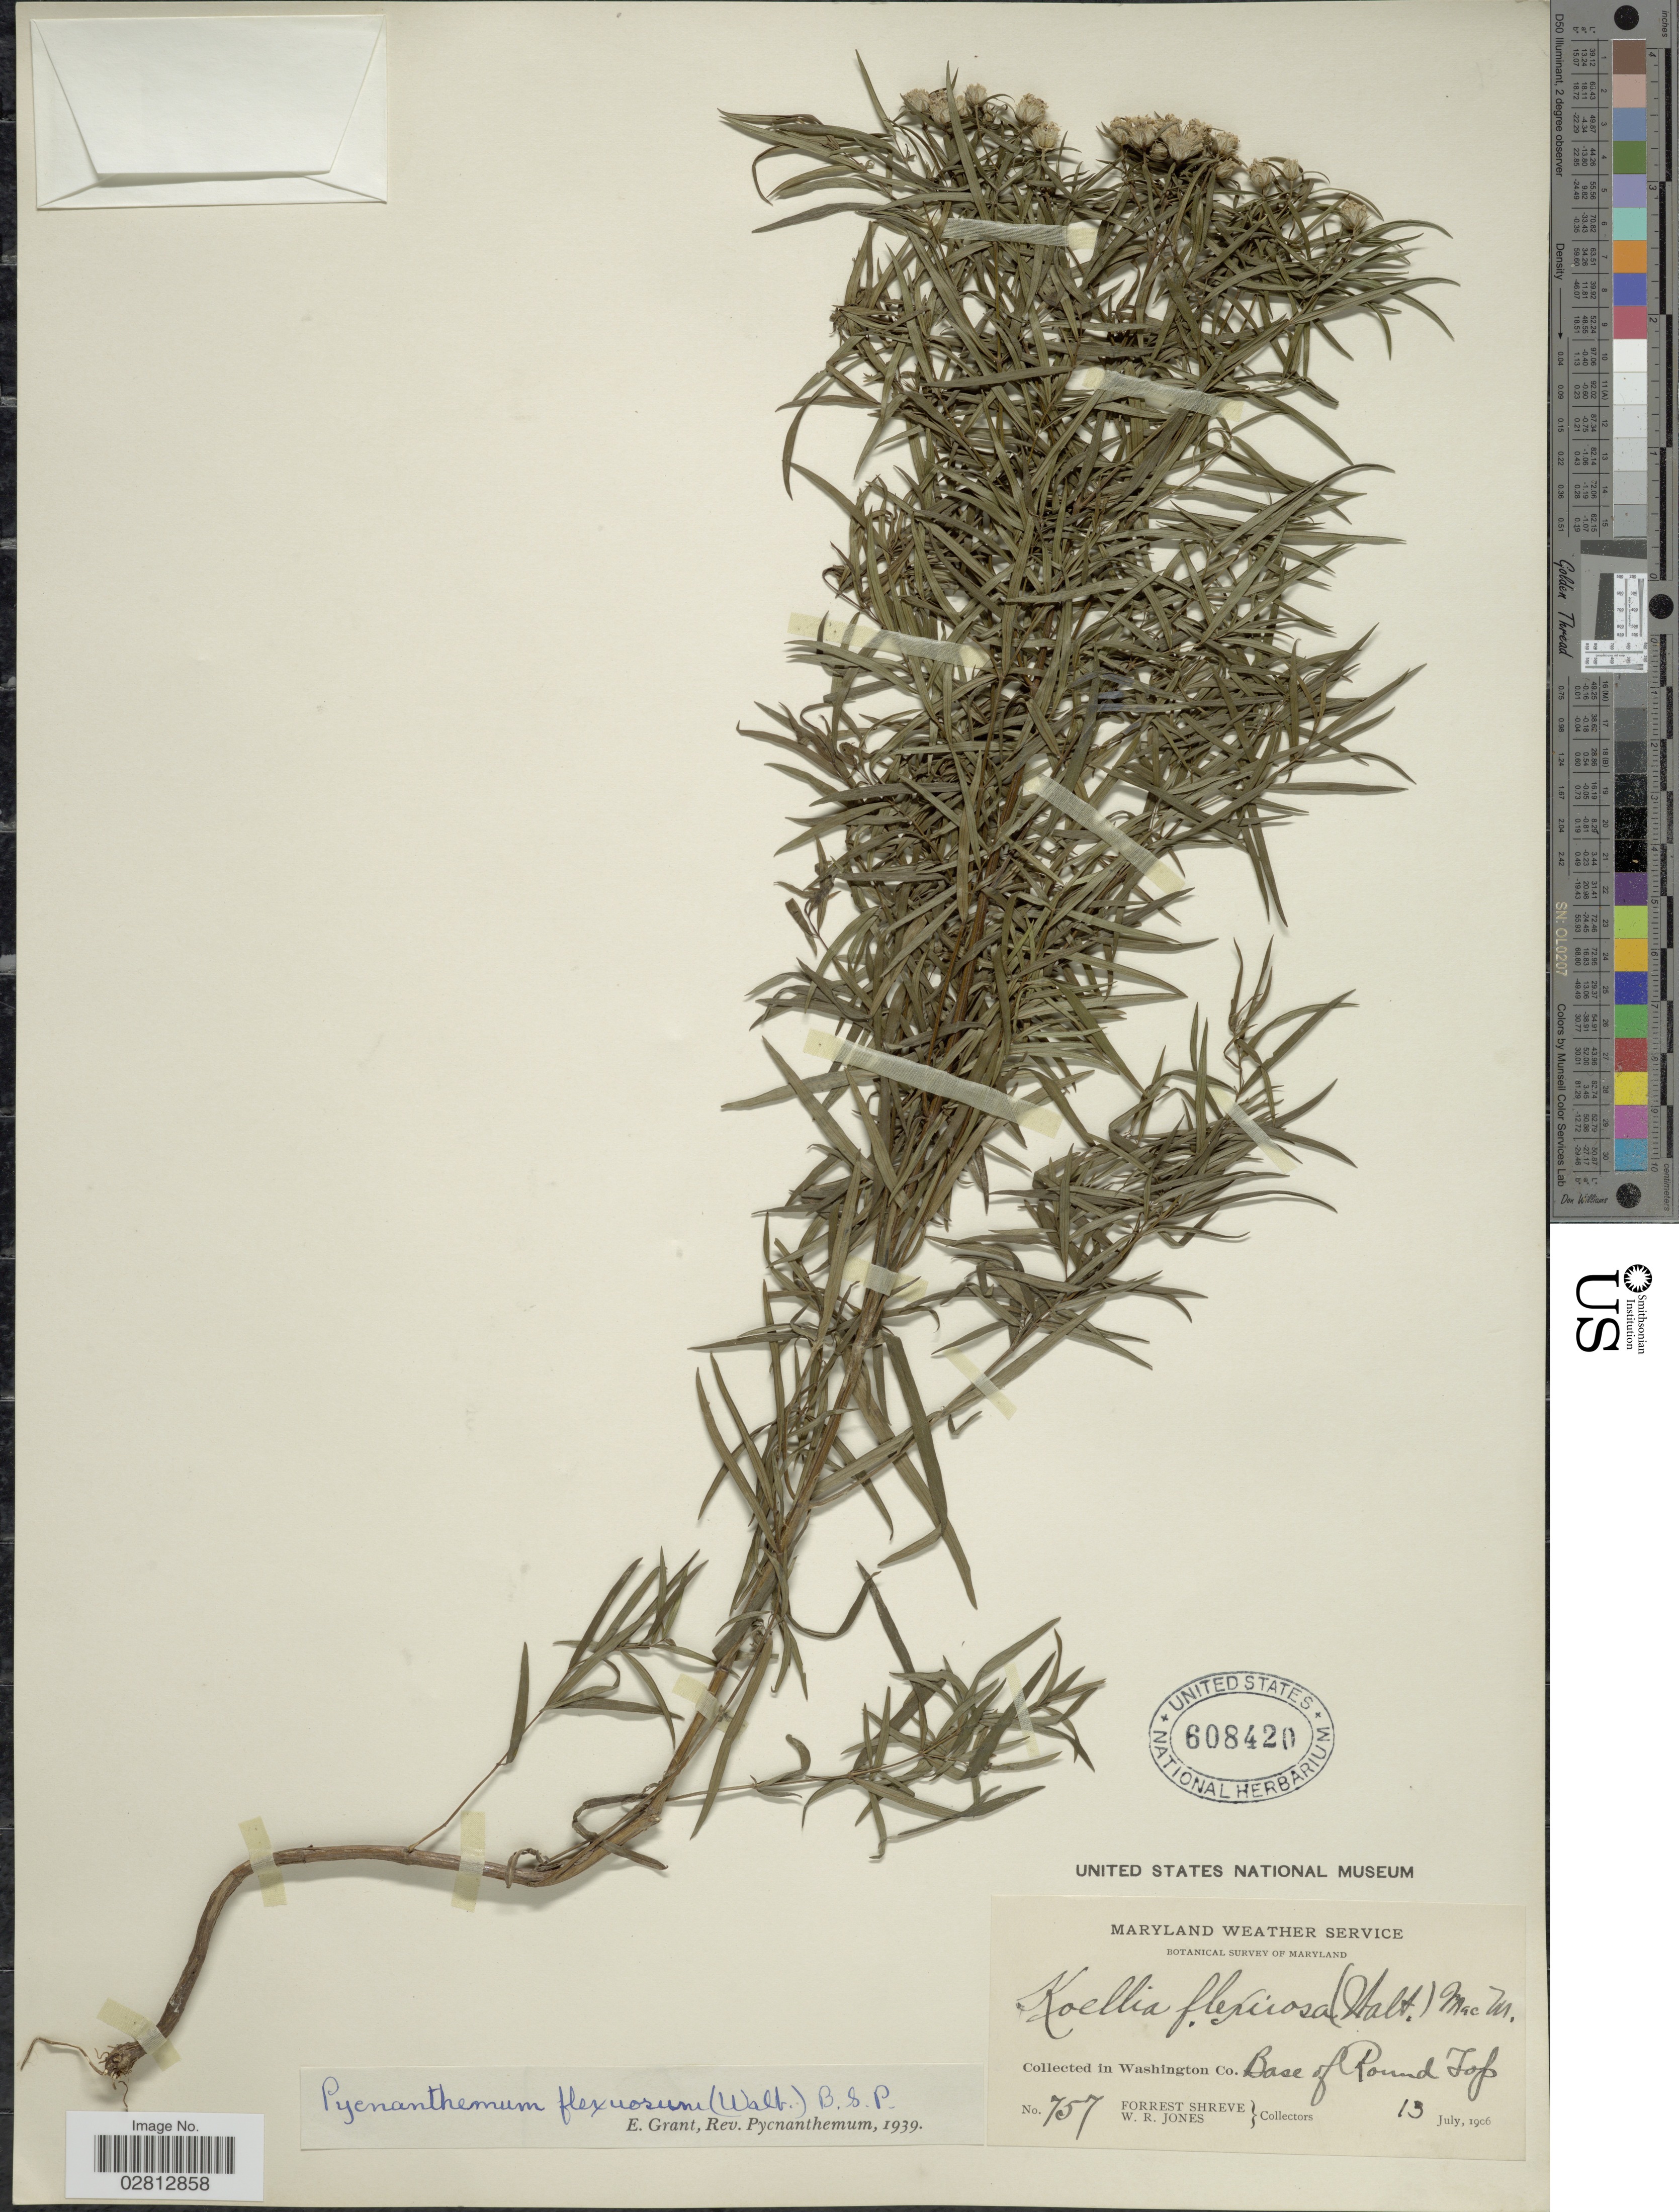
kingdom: Plantae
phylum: Tracheophyta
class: Magnoliopsida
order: Lamiales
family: Lamiaceae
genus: Pycnanthemum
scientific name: Pycnanthemum tenuifolium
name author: Schrad.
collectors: F. Shreve & W. R. Jones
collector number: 757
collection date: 1906-07-13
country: United States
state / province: Maryland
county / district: Washington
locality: Washington Co. Base of Round Top.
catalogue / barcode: US 608420